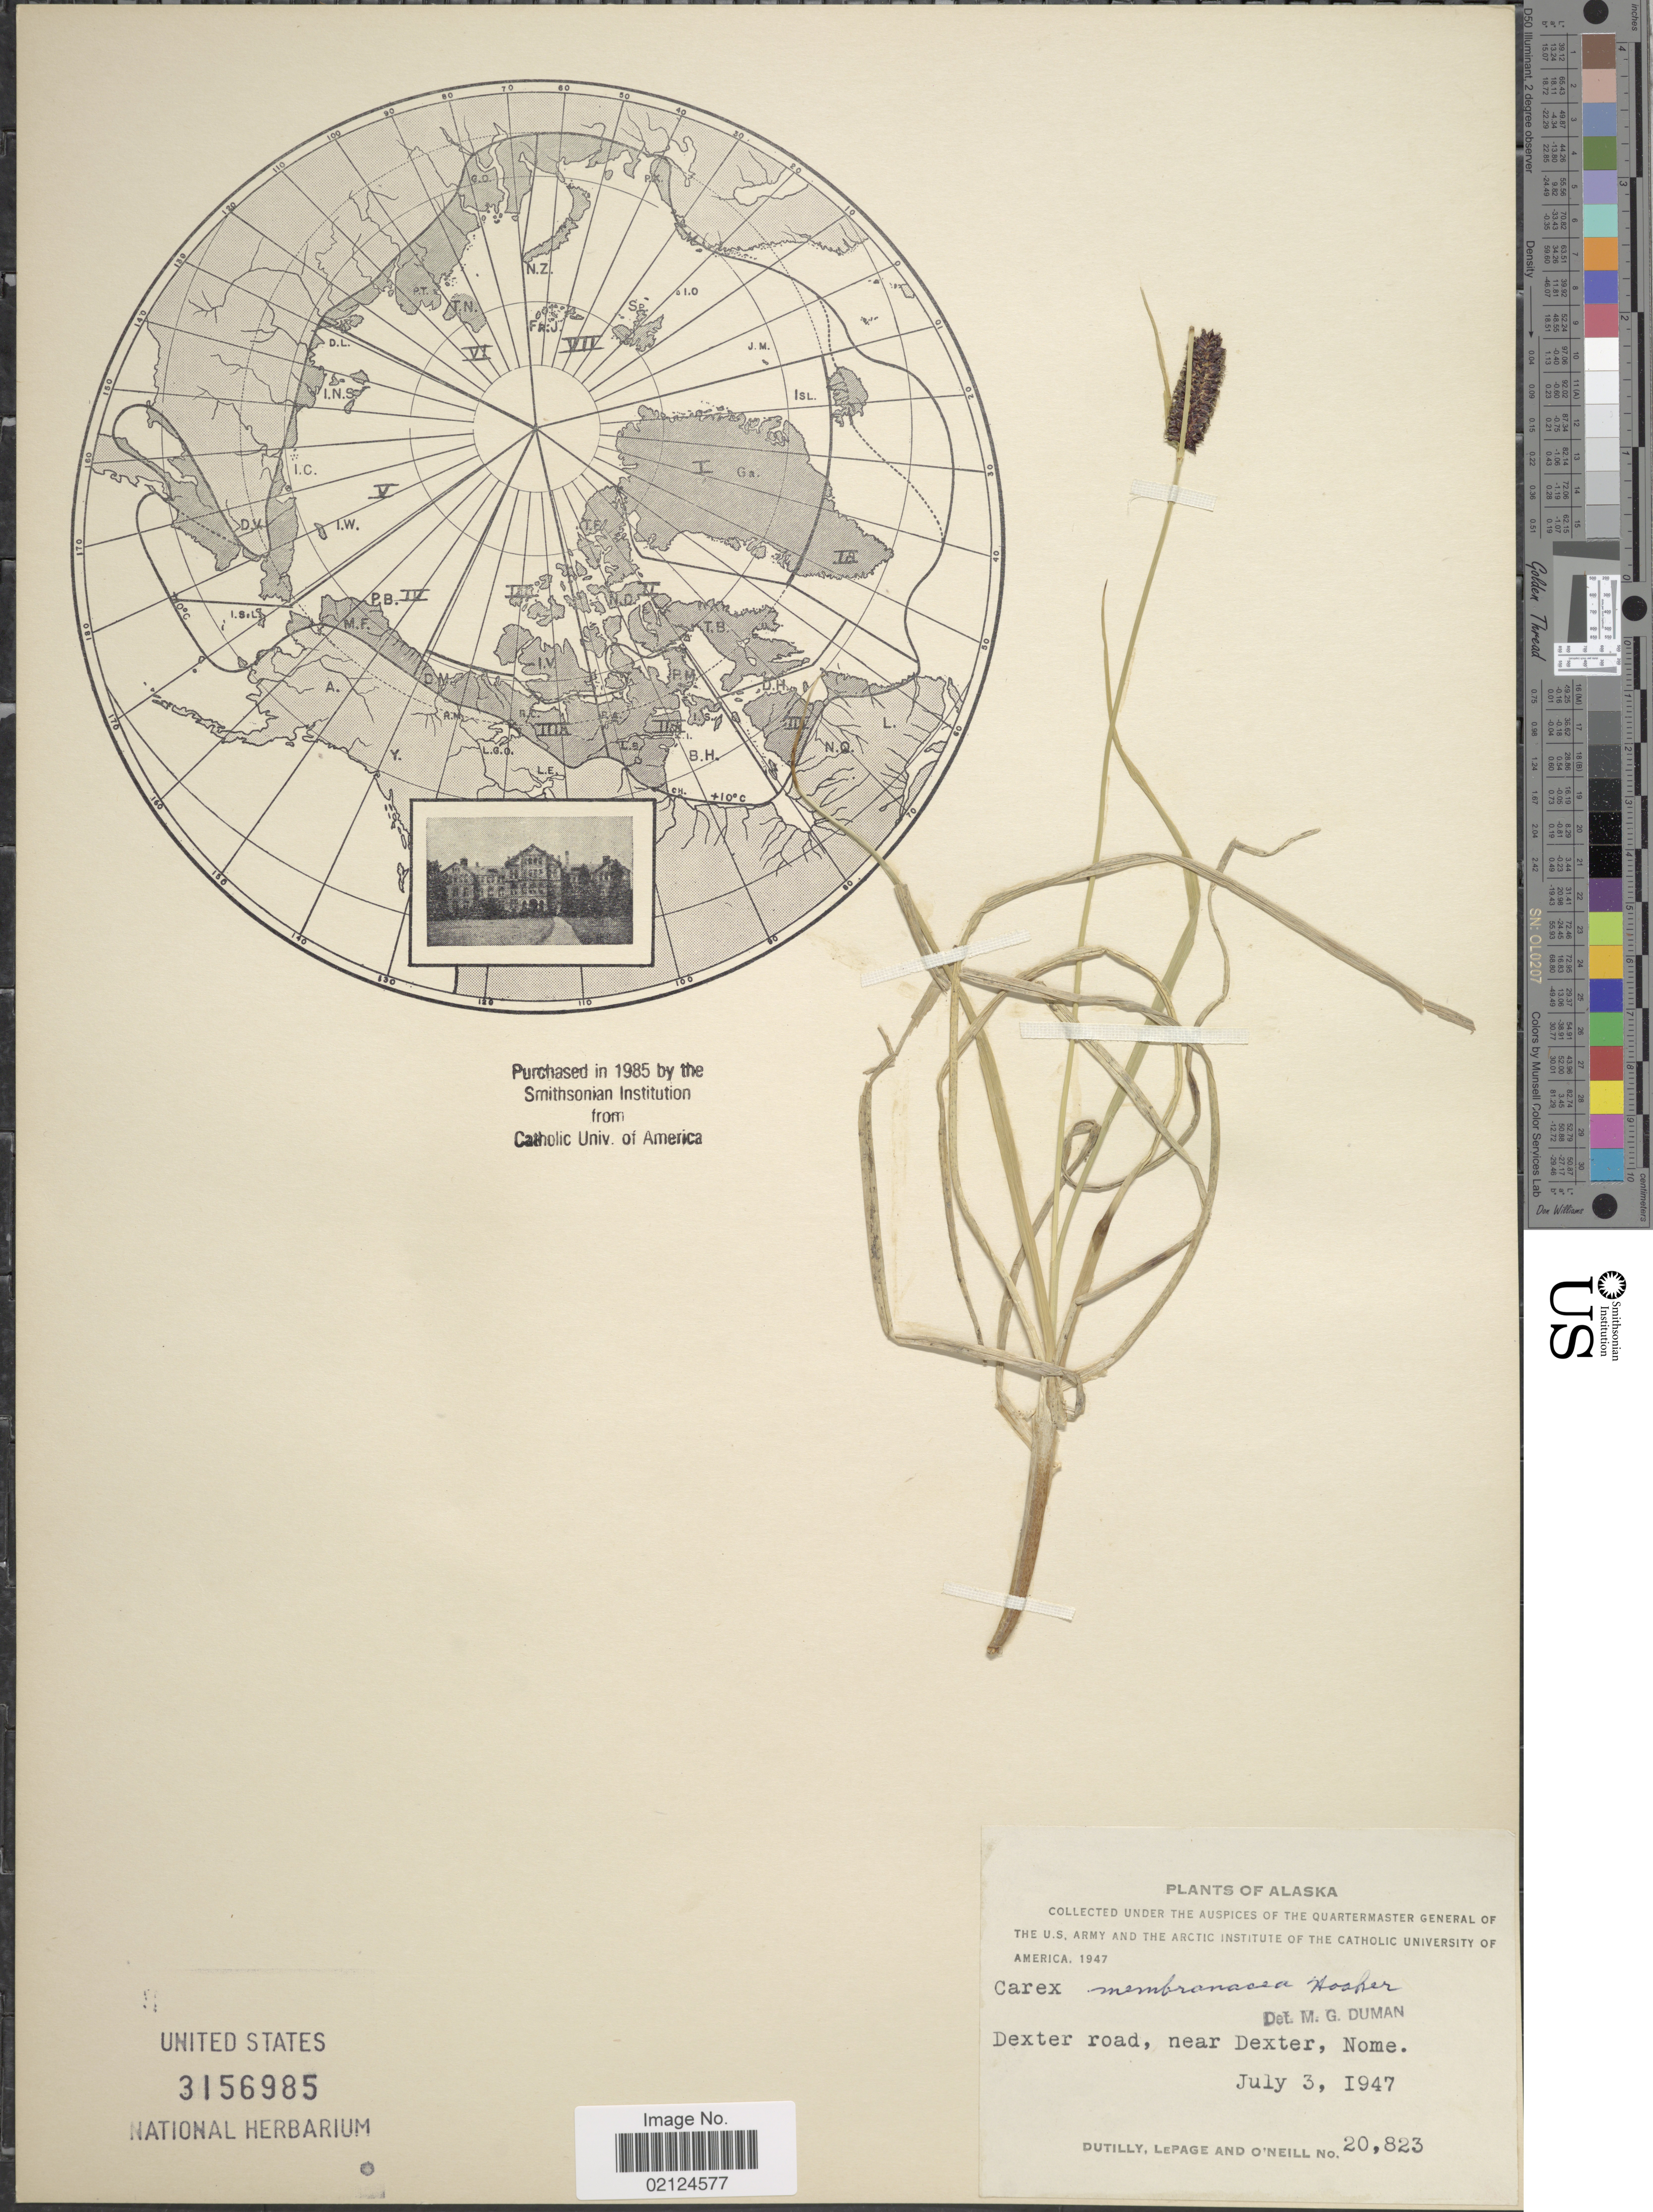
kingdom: Plantae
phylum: Tracheophyta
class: Liliopsida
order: Poales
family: Cyperaceae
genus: Carex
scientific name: Carex membranacea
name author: Hook.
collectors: -. Dutilly, -. LePage & O' Neill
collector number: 20823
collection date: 1947-07-03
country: United States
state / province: Alaska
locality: Dexter road, near Dexter, Nome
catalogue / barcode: US 3156985